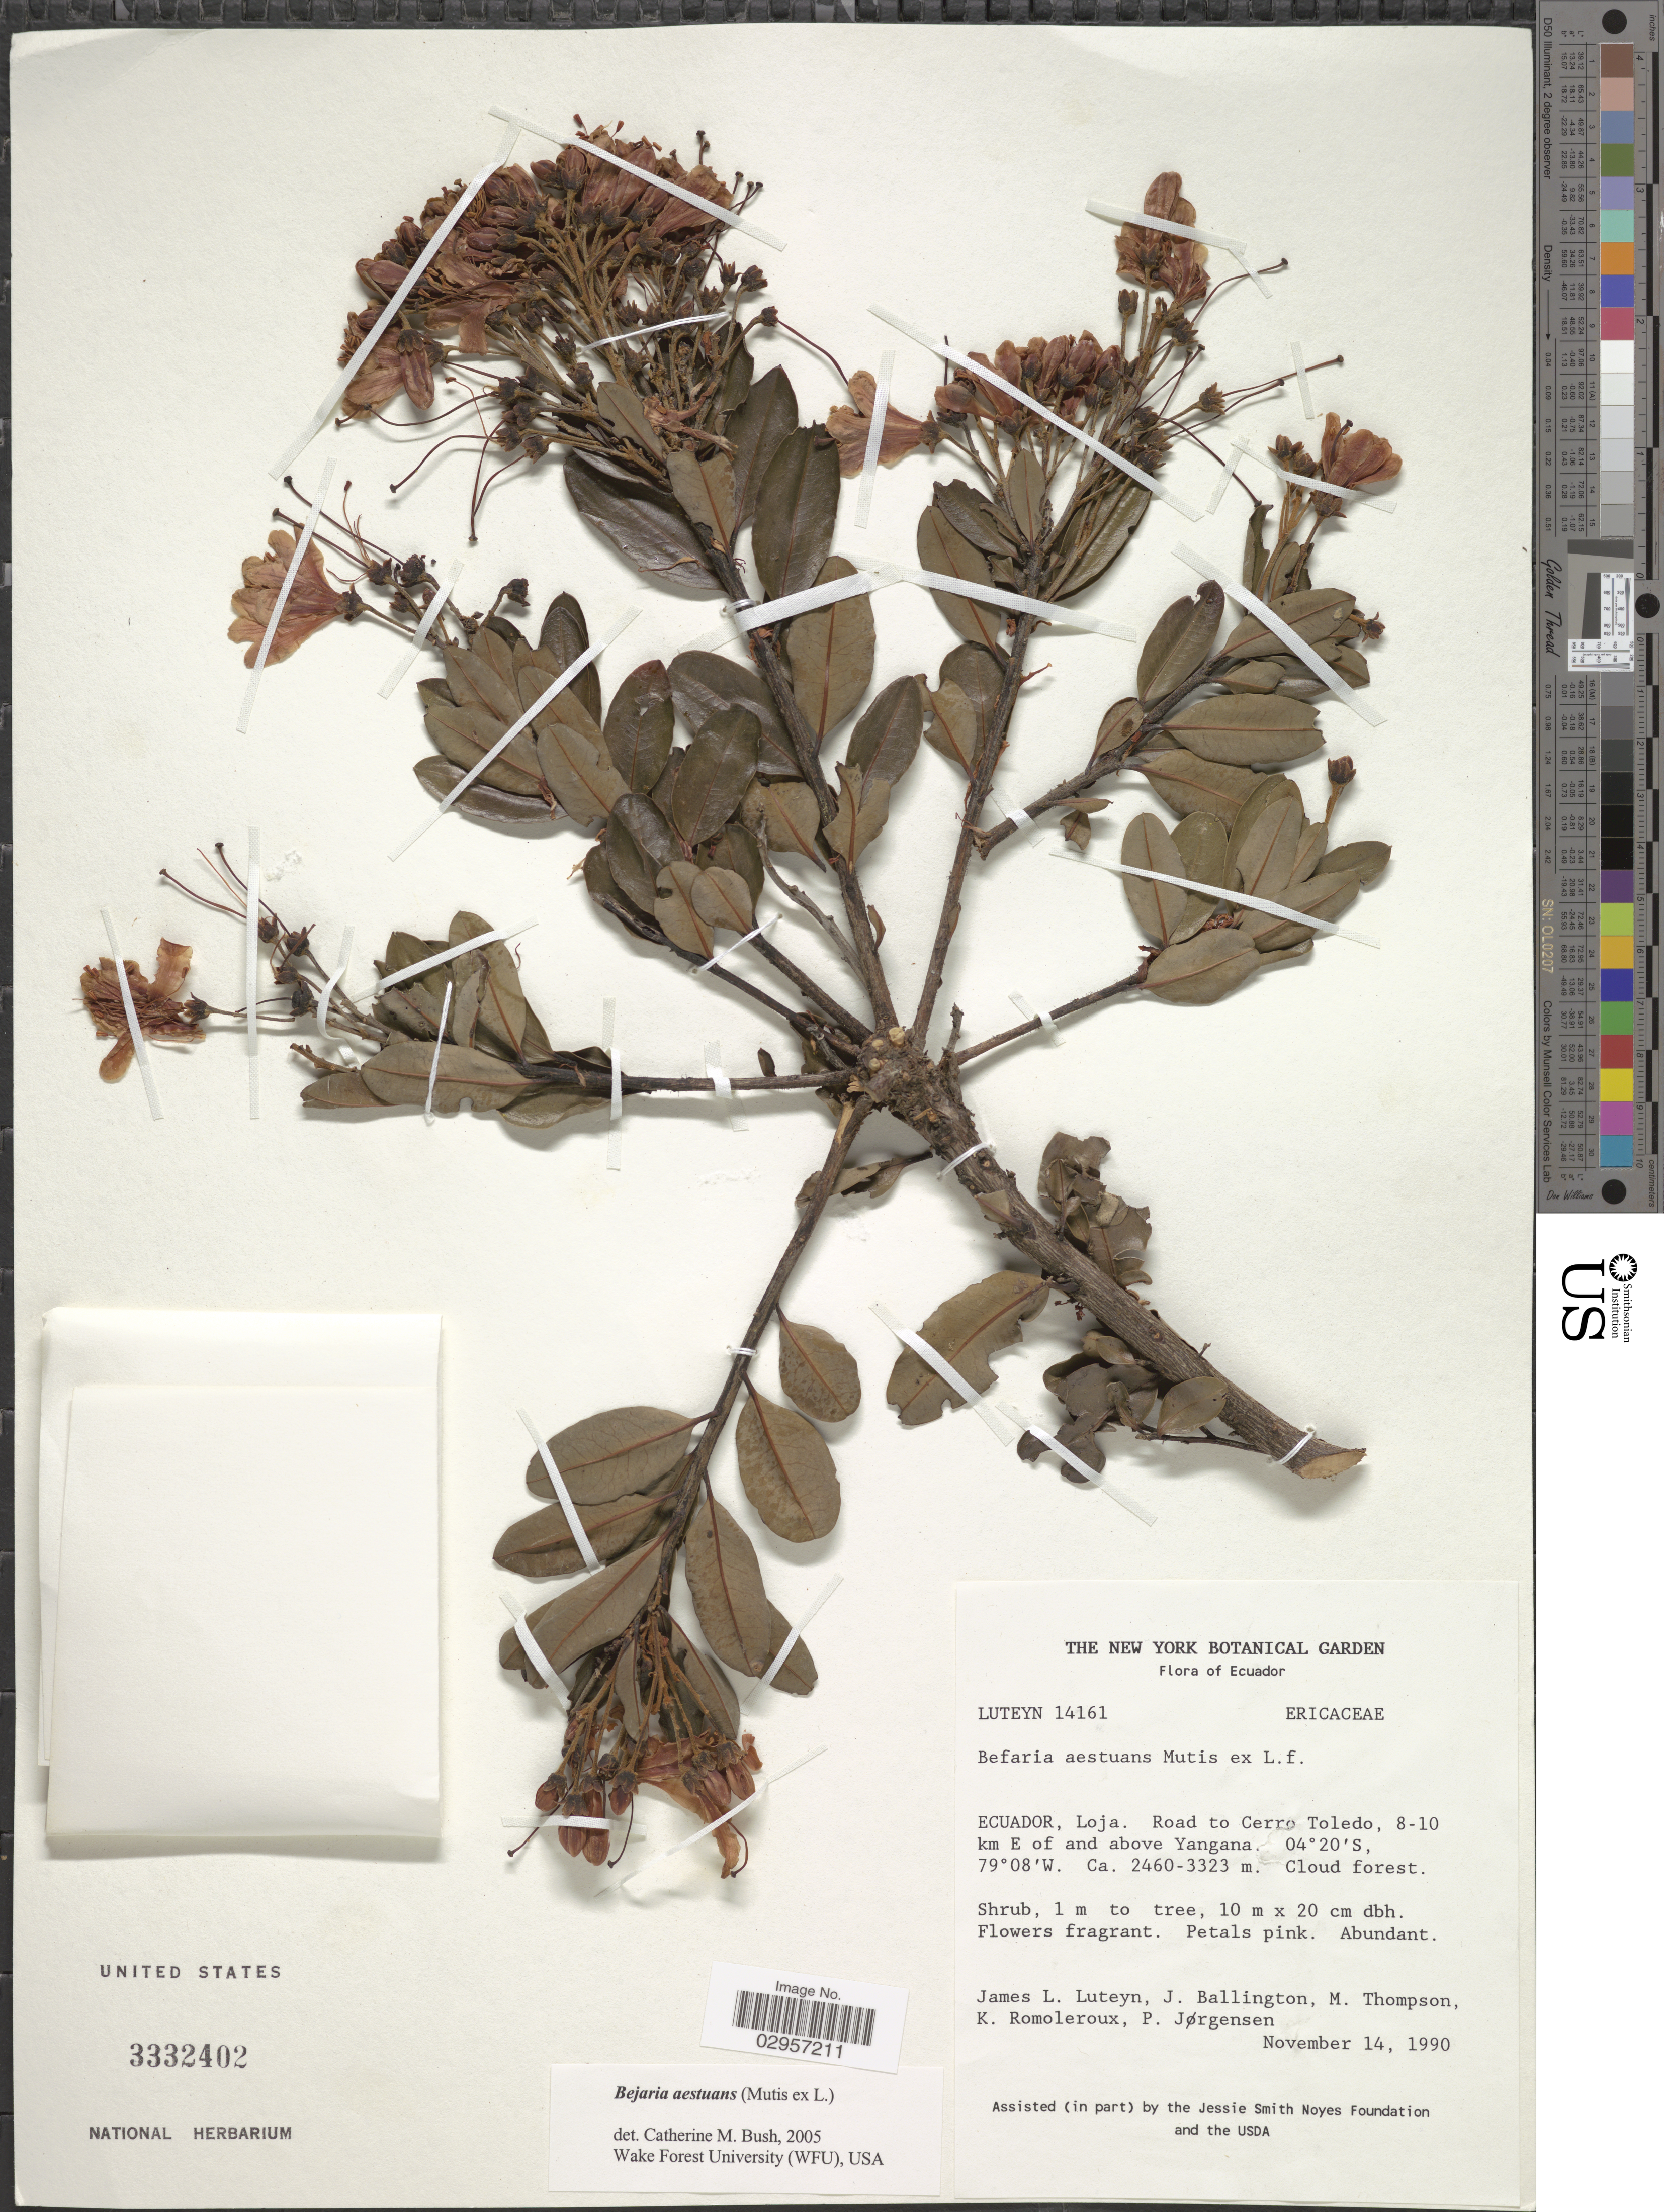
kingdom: Plantae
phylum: Tracheophyta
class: Magnoliopsida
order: Ericales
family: Ericaceae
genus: Befaria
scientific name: Befaria aestuans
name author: Mutis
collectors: J. L. Luteyn, J. Ballington, M. Thompson, K. Romoleroux & P. Jørgensen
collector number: LUTEYN14161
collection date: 1990-11-14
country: Ecuador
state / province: Loja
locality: Loja. Road to Cero Toledo, 8-10 km E of and above Yangana.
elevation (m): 2460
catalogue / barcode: US 3332402